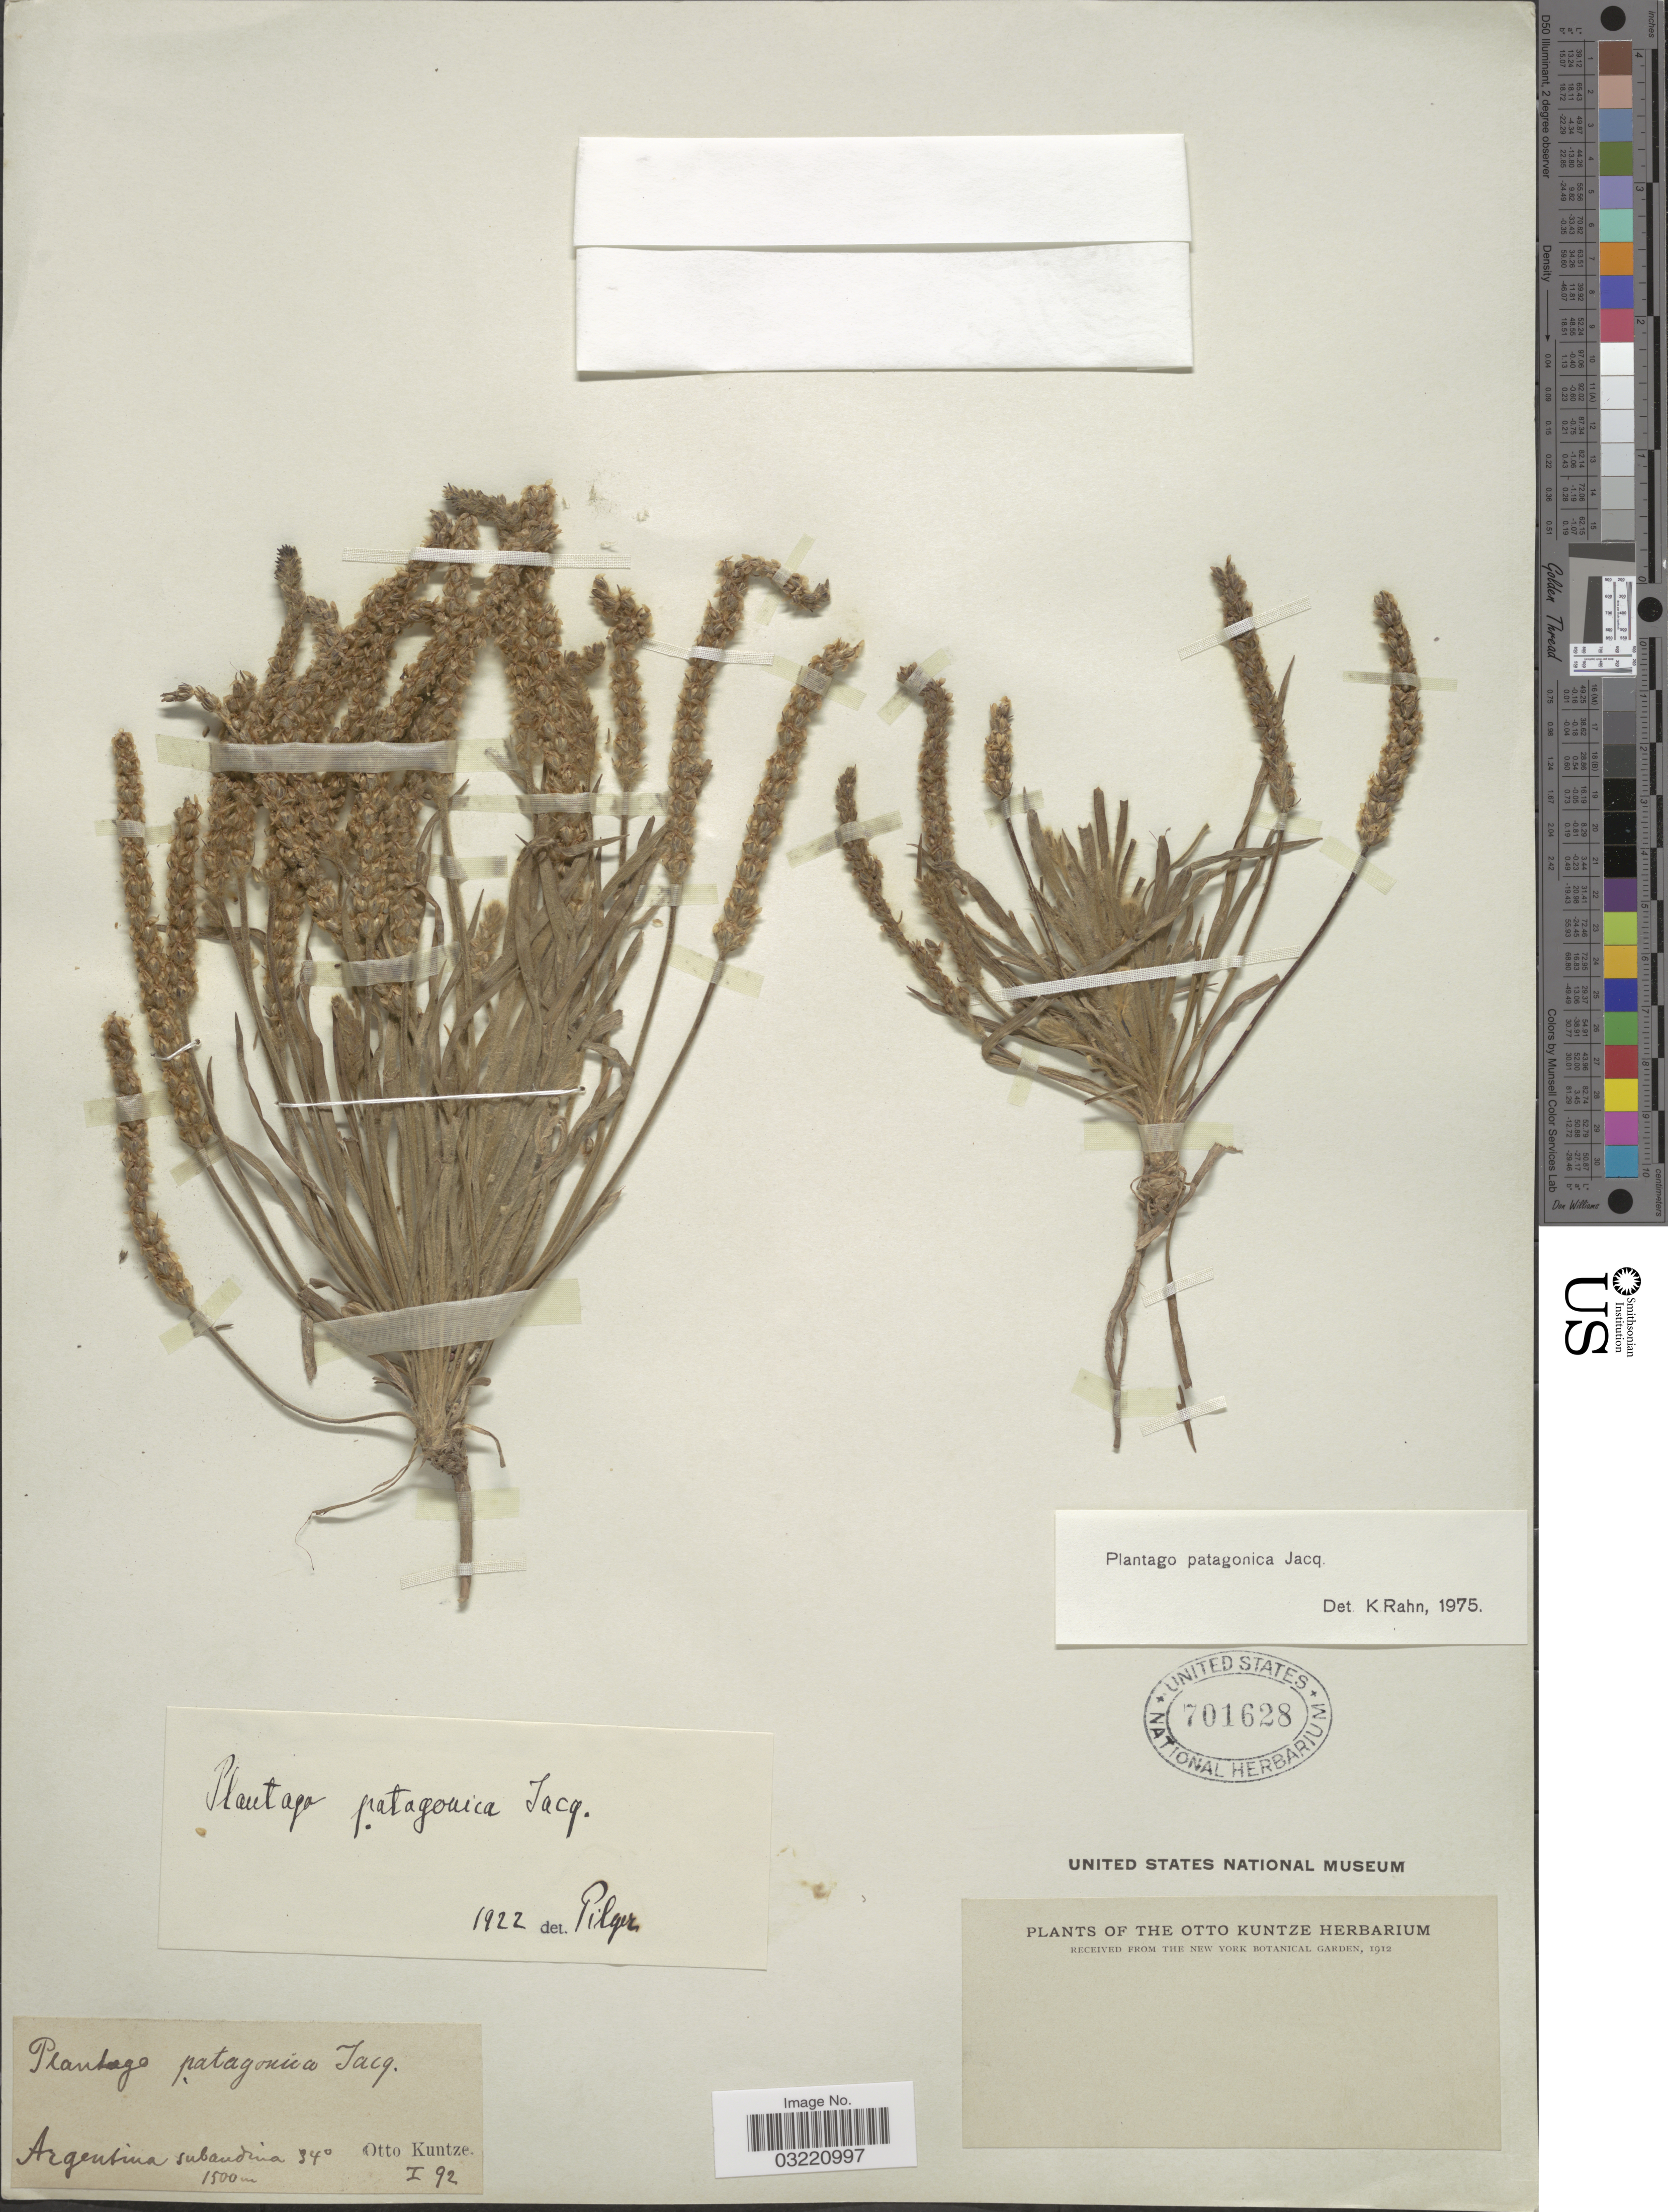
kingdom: Plantae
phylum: Tracheophyta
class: Magnoliopsida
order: Lamiales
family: Plantaginaceae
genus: Plantago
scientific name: Plantago patagonica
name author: Jacq.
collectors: C.E.O. Kuntze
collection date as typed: Transcribed d/m/y: /1/92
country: Argentina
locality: Argentina subandina 34°.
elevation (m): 1500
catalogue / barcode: US 701628